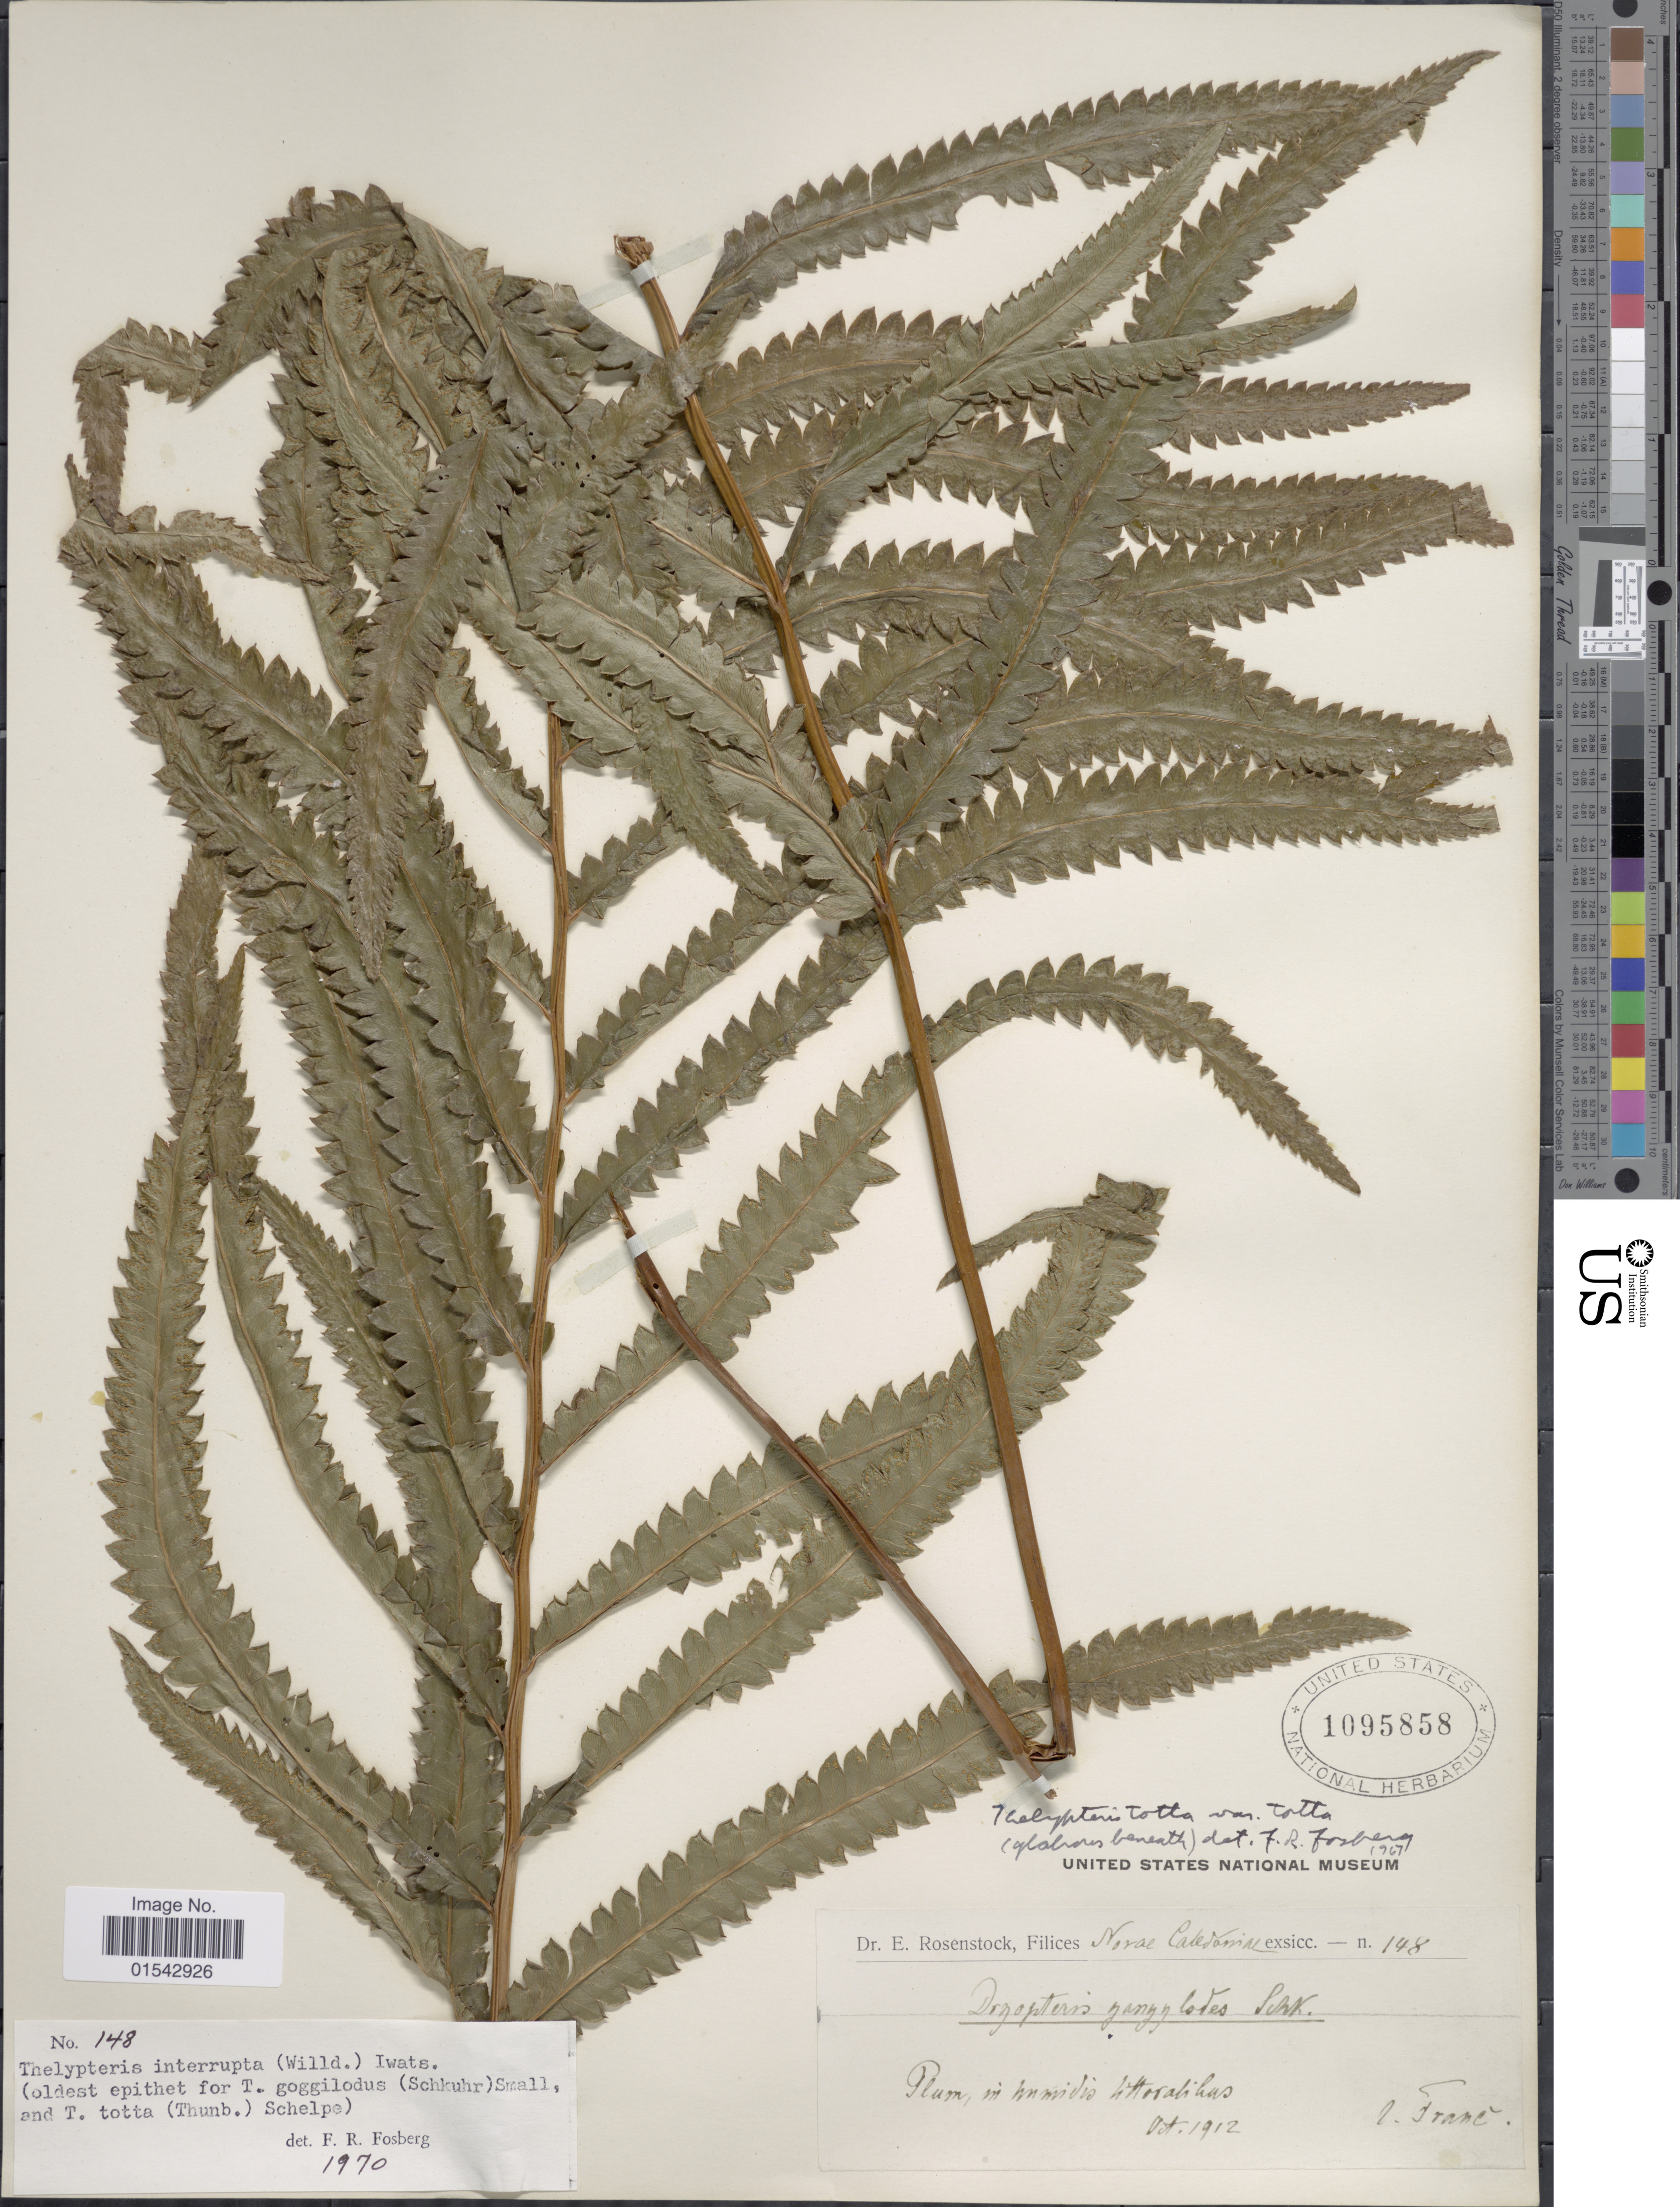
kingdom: Plantae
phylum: Tracheophyta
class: Polypodiopsida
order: Polypodiales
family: Thelypteridaceae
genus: Cyclosorus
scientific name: Cyclosorus interruptus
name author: (Willd.) H. Itô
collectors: I. Franc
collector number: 148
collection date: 1912-10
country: New Caledonia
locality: Novae Caledonia, Plum in humidis littoralihus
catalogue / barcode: US 1095258